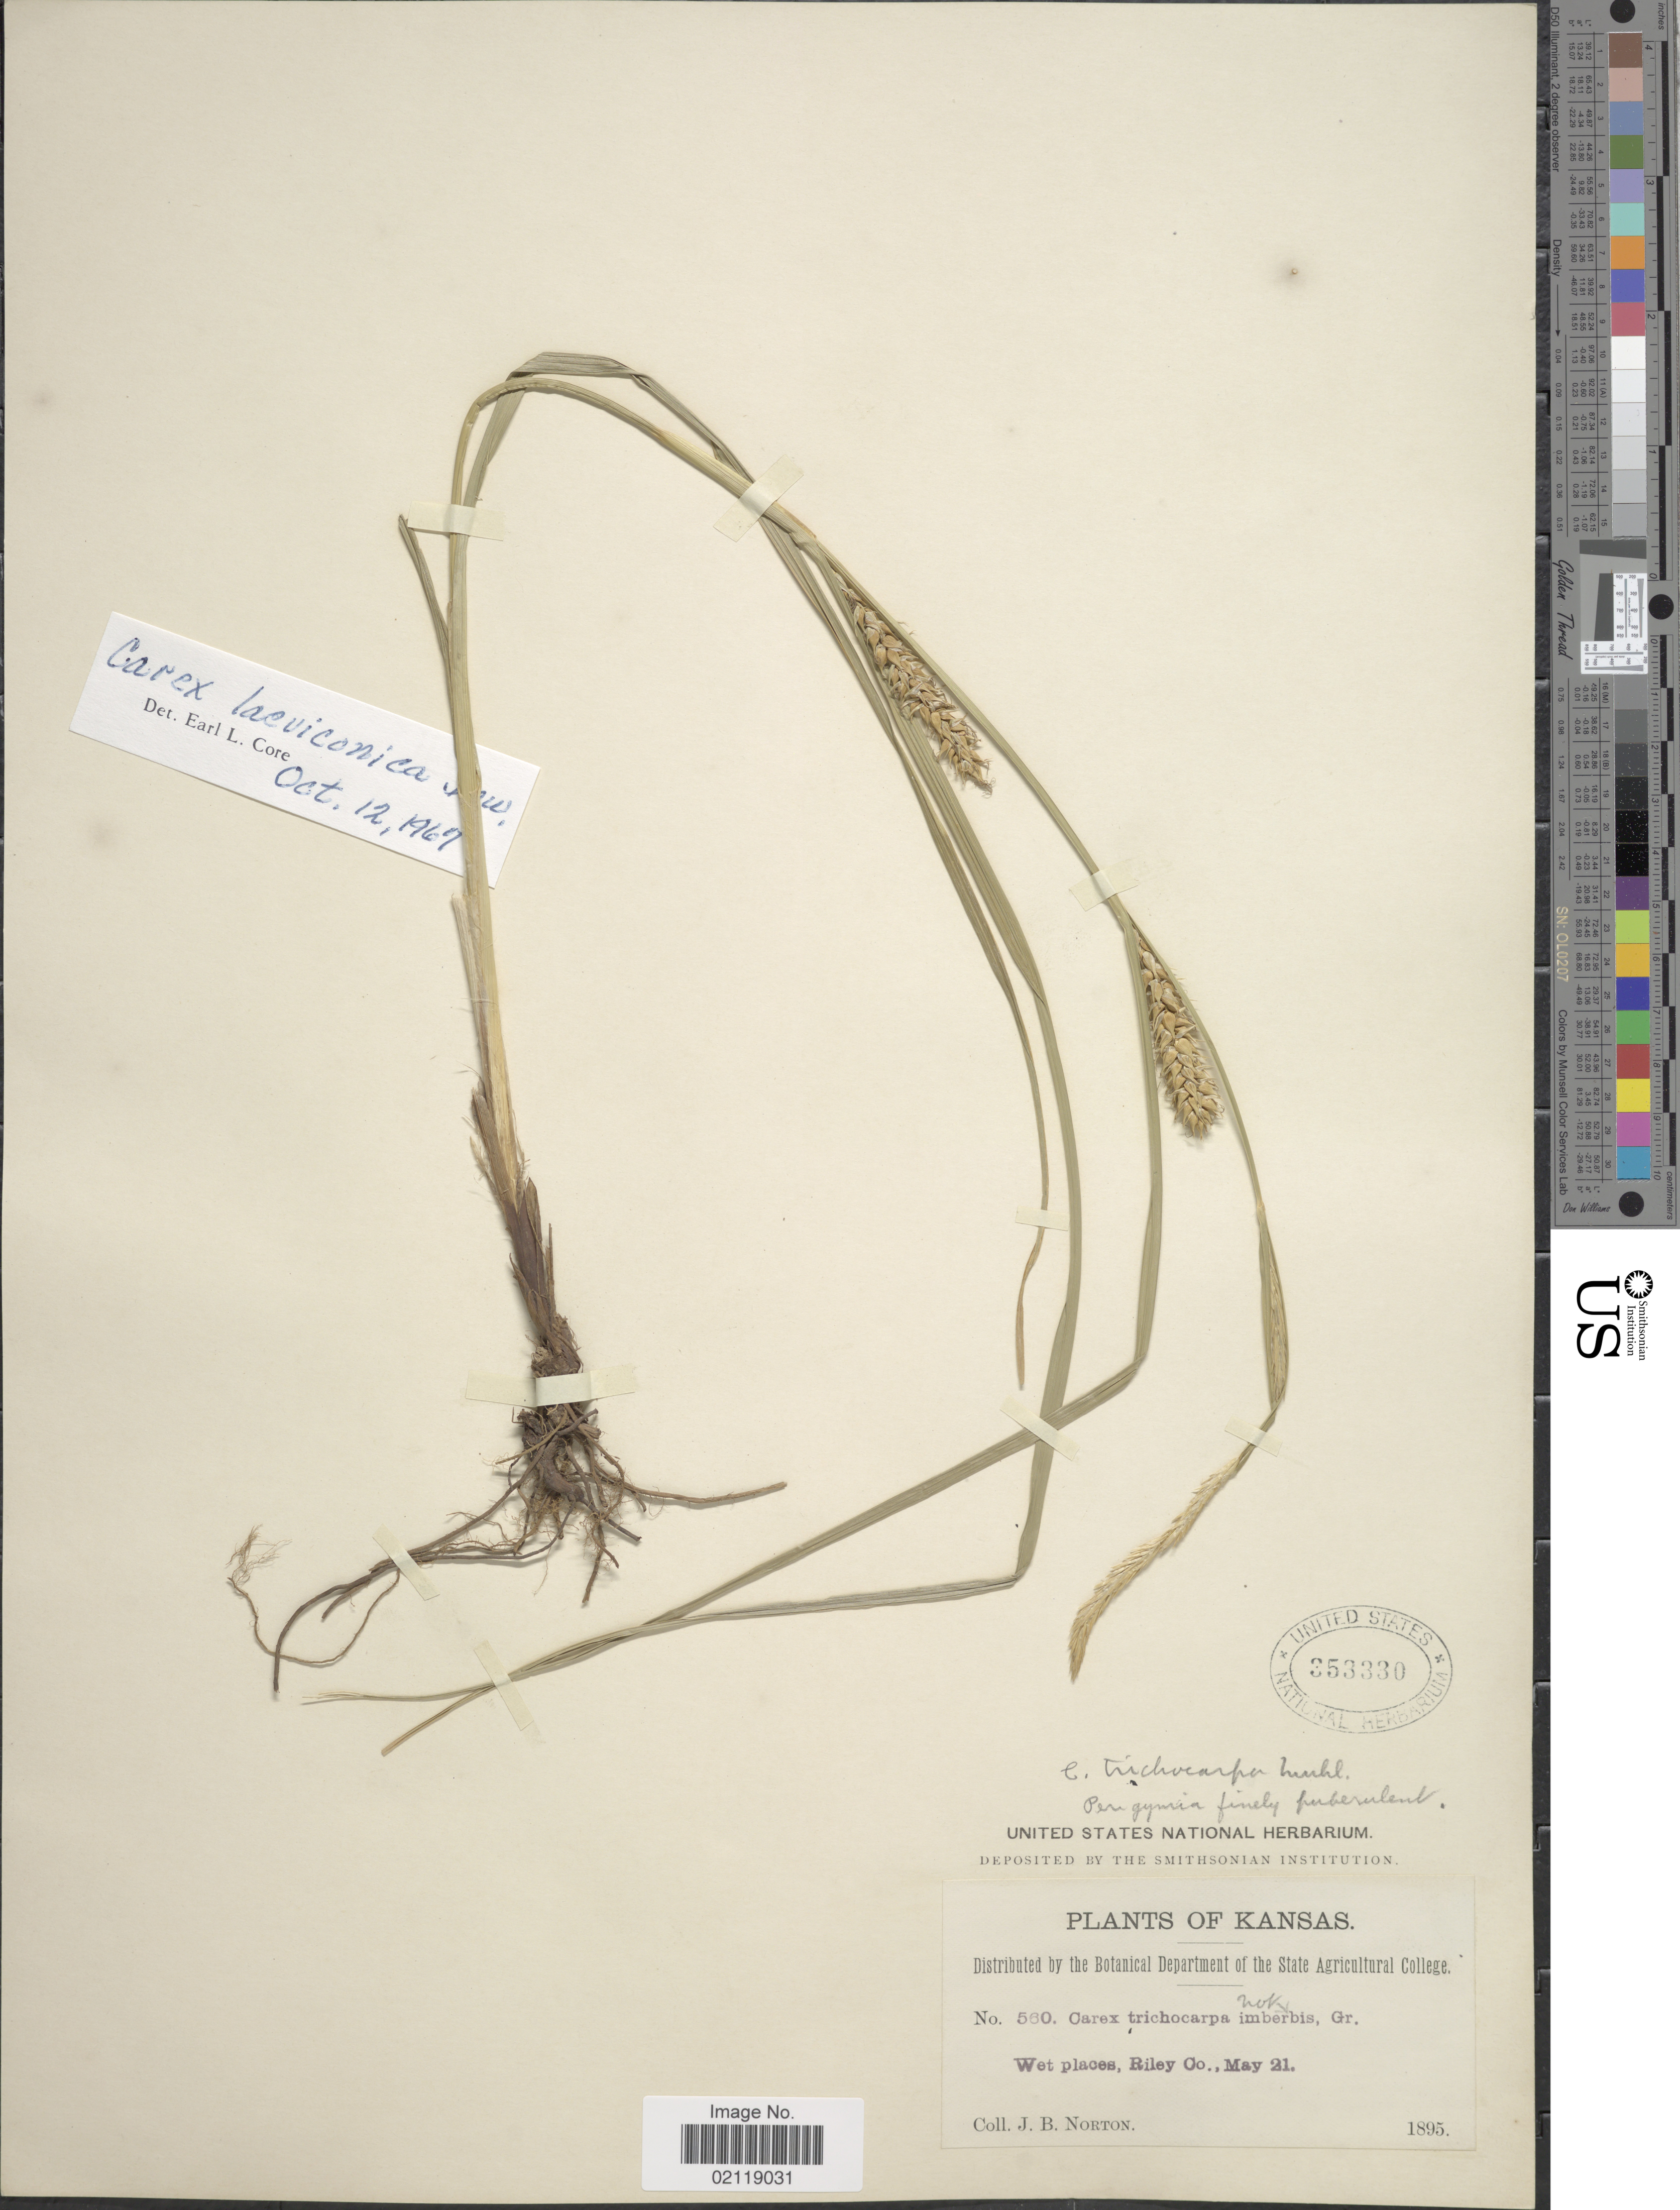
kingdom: Plantae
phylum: Tracheophyta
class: Liliopsida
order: Poales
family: Cyperaceae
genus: Carex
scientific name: Carex laeviconica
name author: Dewey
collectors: J. B. Norton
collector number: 560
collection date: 1895-05-21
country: United States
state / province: Kansas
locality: Wet places, Riley Co.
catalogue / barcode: US 353330